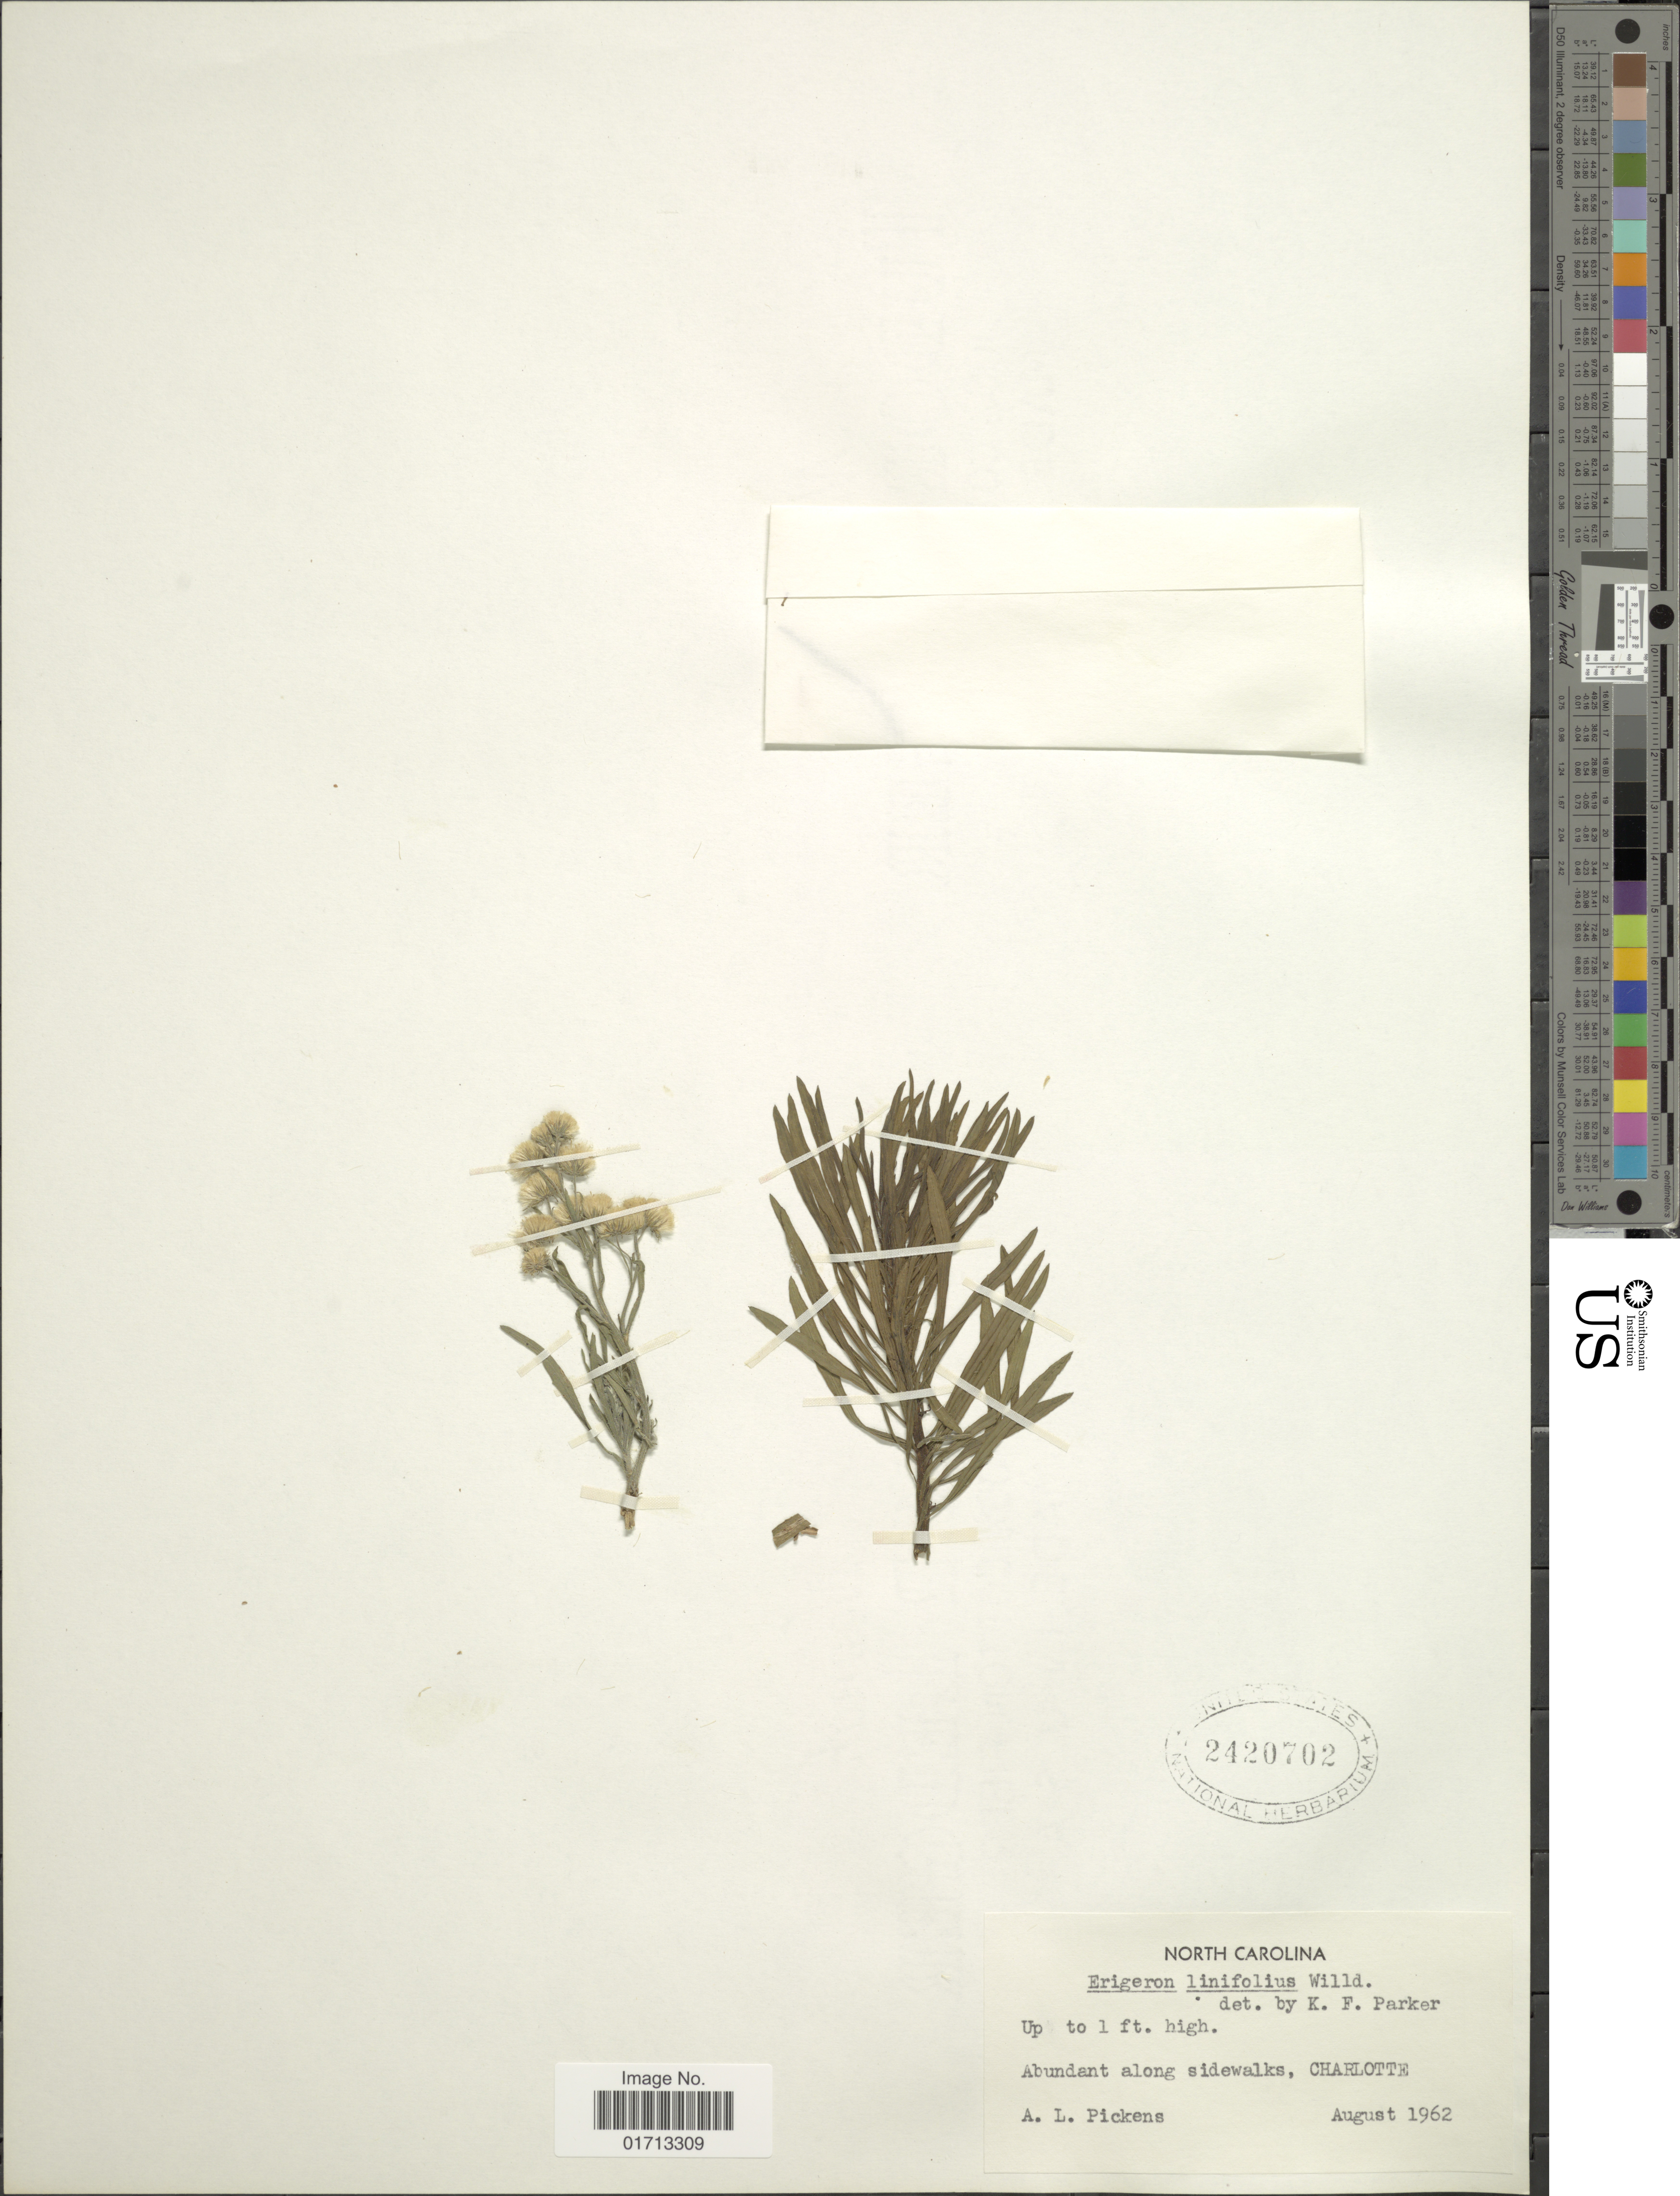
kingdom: Plantae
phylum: Tracheophyta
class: Magnoliopsida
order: Asterales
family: Asteraceae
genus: Erigeron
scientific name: Erigeron bonariensis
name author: L.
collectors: A.L. Pickens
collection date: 1962-08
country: United States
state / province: North Carolina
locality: Charlotte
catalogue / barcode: US 2420702